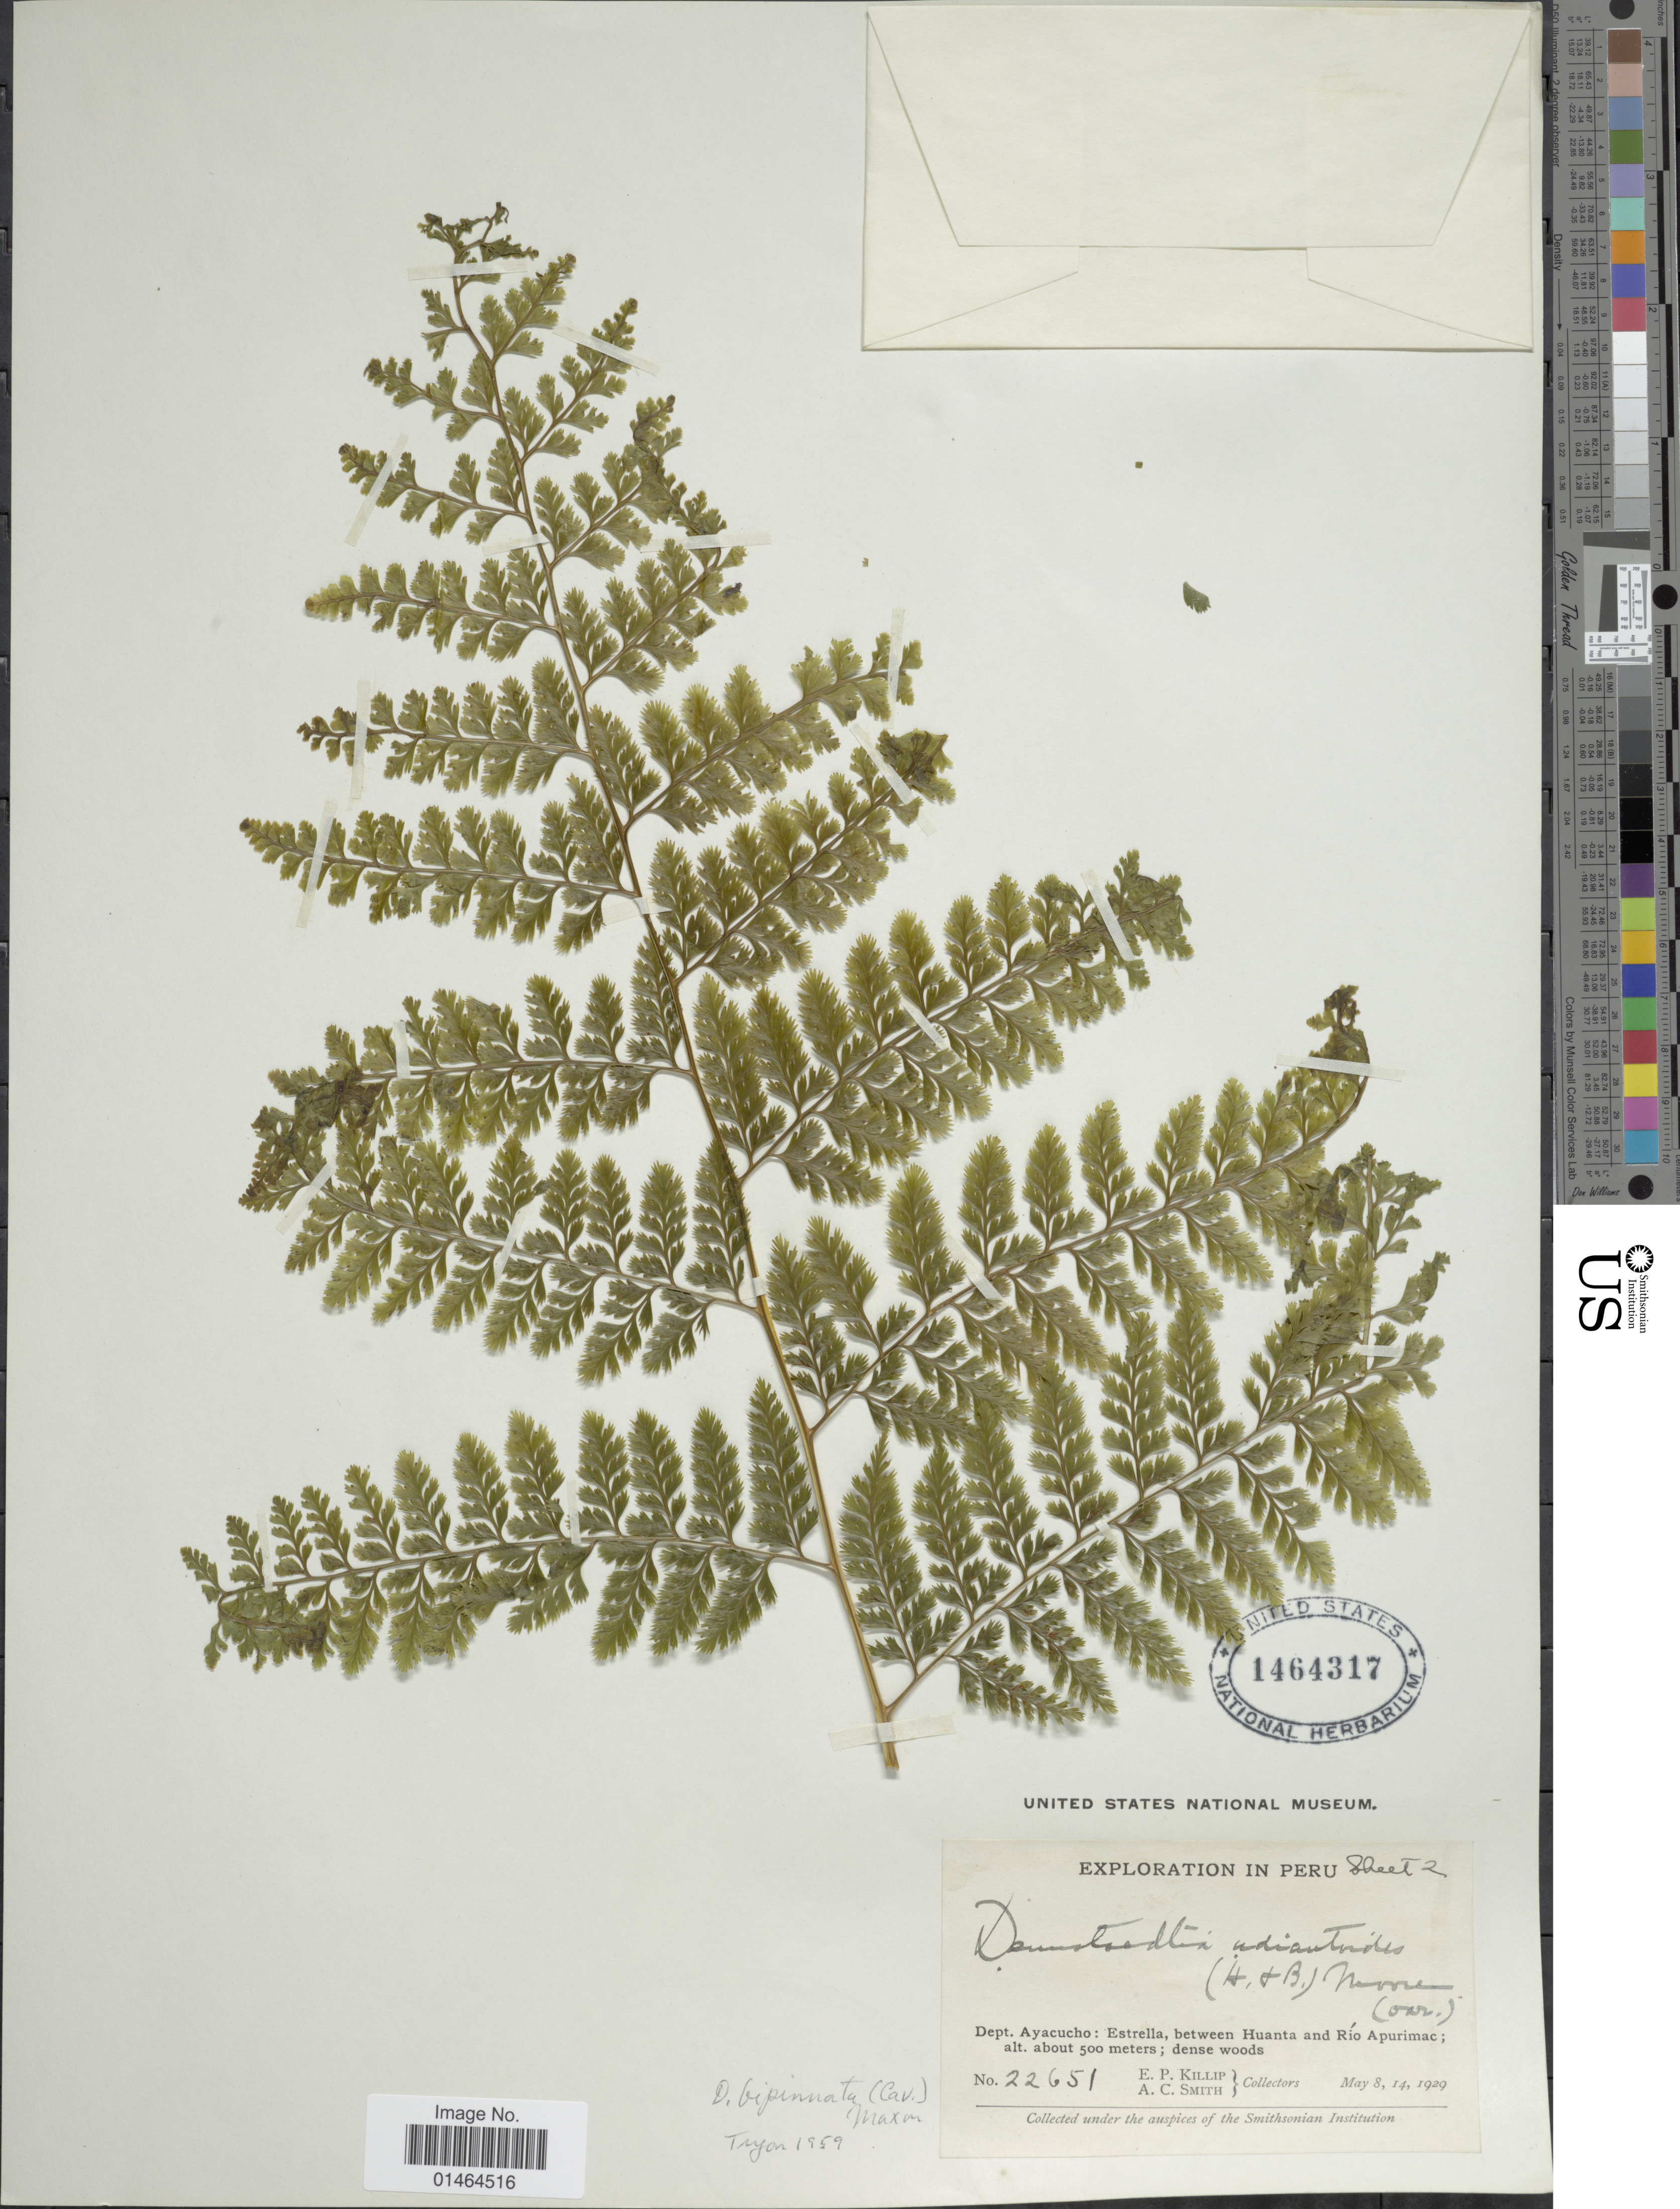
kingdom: Plantae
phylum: Tracheophyta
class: Polypodiopsida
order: Polypodiales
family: Dennstaedtiaceae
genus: Dennstaedtia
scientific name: Dennstaedtia bipinnata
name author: (Cav.) Maxon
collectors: E. P. Killip & A. C. Smith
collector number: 22651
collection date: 1929-05-08/1929-05-14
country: Peru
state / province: Ayacucho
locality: Estrella, between Huanta and Río Apurimac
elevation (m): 500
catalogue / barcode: US 1464317